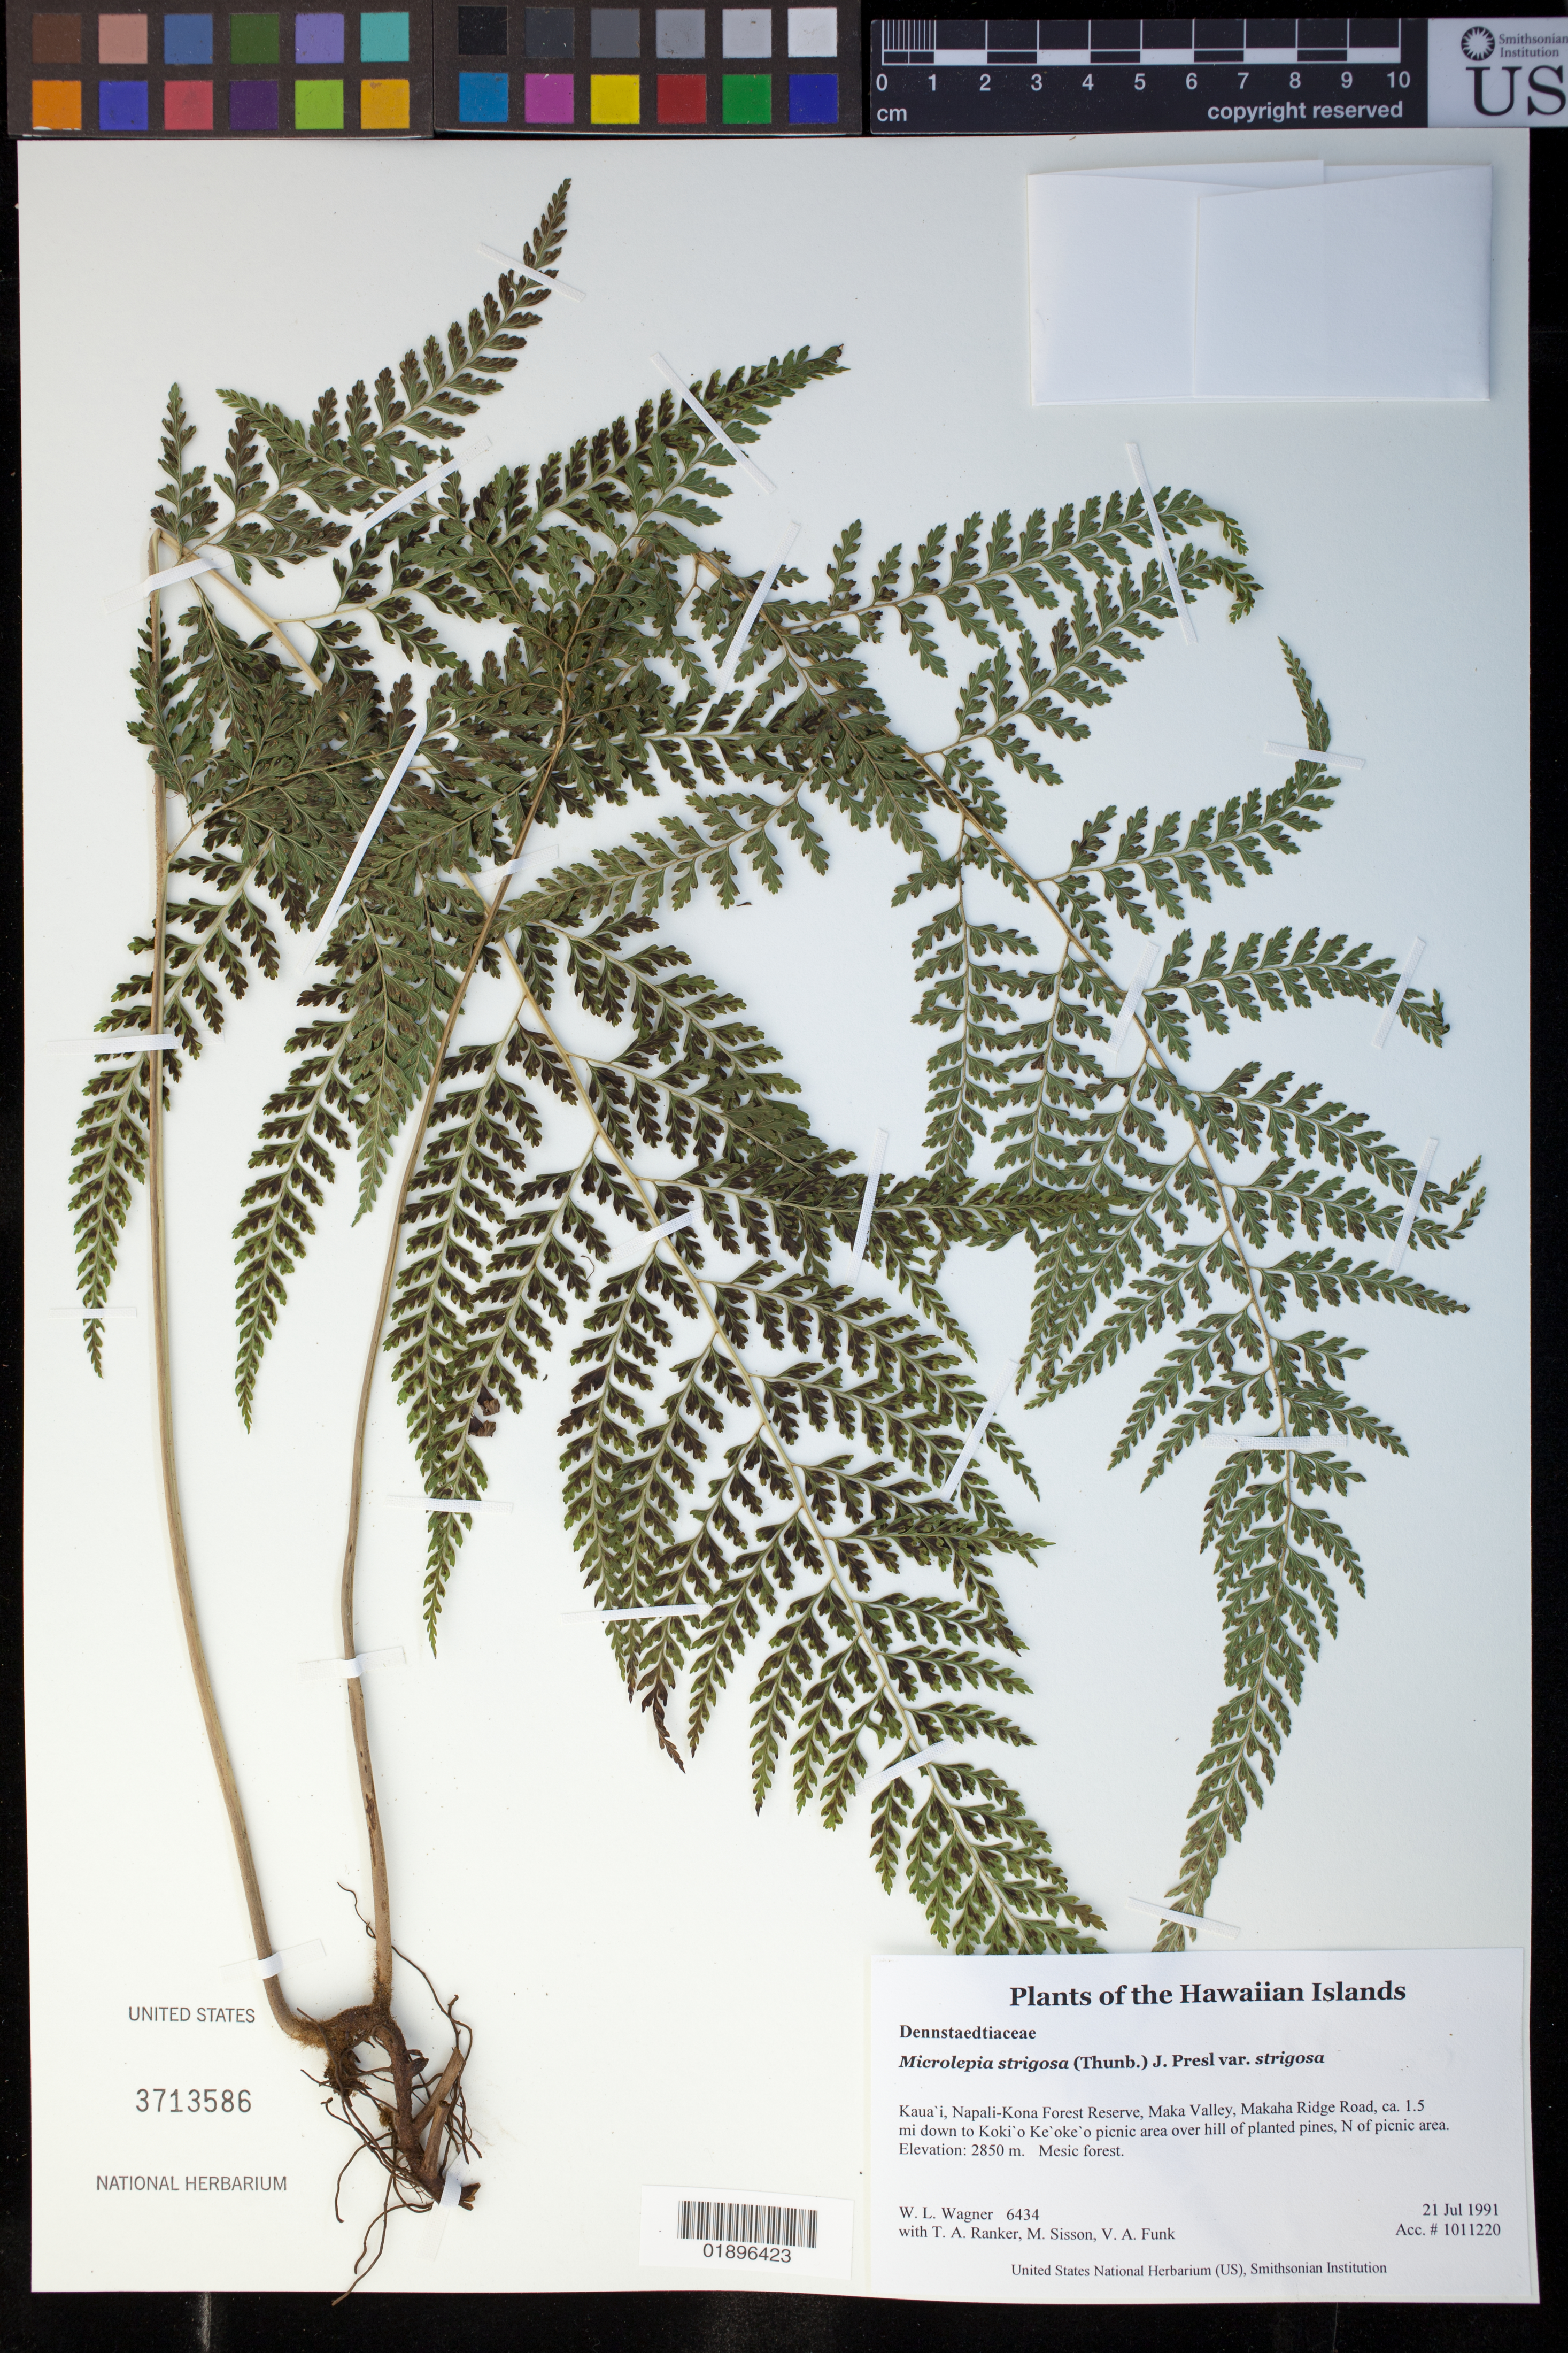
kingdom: Plantae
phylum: Tracheophyta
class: Polypodiopsida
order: Polypodiales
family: Dennstaedtiaceae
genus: Microlepia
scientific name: Microlepia strigosa var. strigosa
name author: (Thunb.) C. Presl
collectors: W. L. Wagner, T. A. Ranker, M. Sisson & V. Funk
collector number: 6434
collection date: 1991-07-21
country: United States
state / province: Hawaii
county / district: Kauai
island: Kaua'i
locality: Napali-Kona Forest Reserve, Maka Valley, Makaha Ridge Road, ca. 1.5 mi down to Koki'o Ke'oke'o picnic area over hill of planted pines, N of picnic area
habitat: Mesic forest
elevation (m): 2850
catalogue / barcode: US 3713586